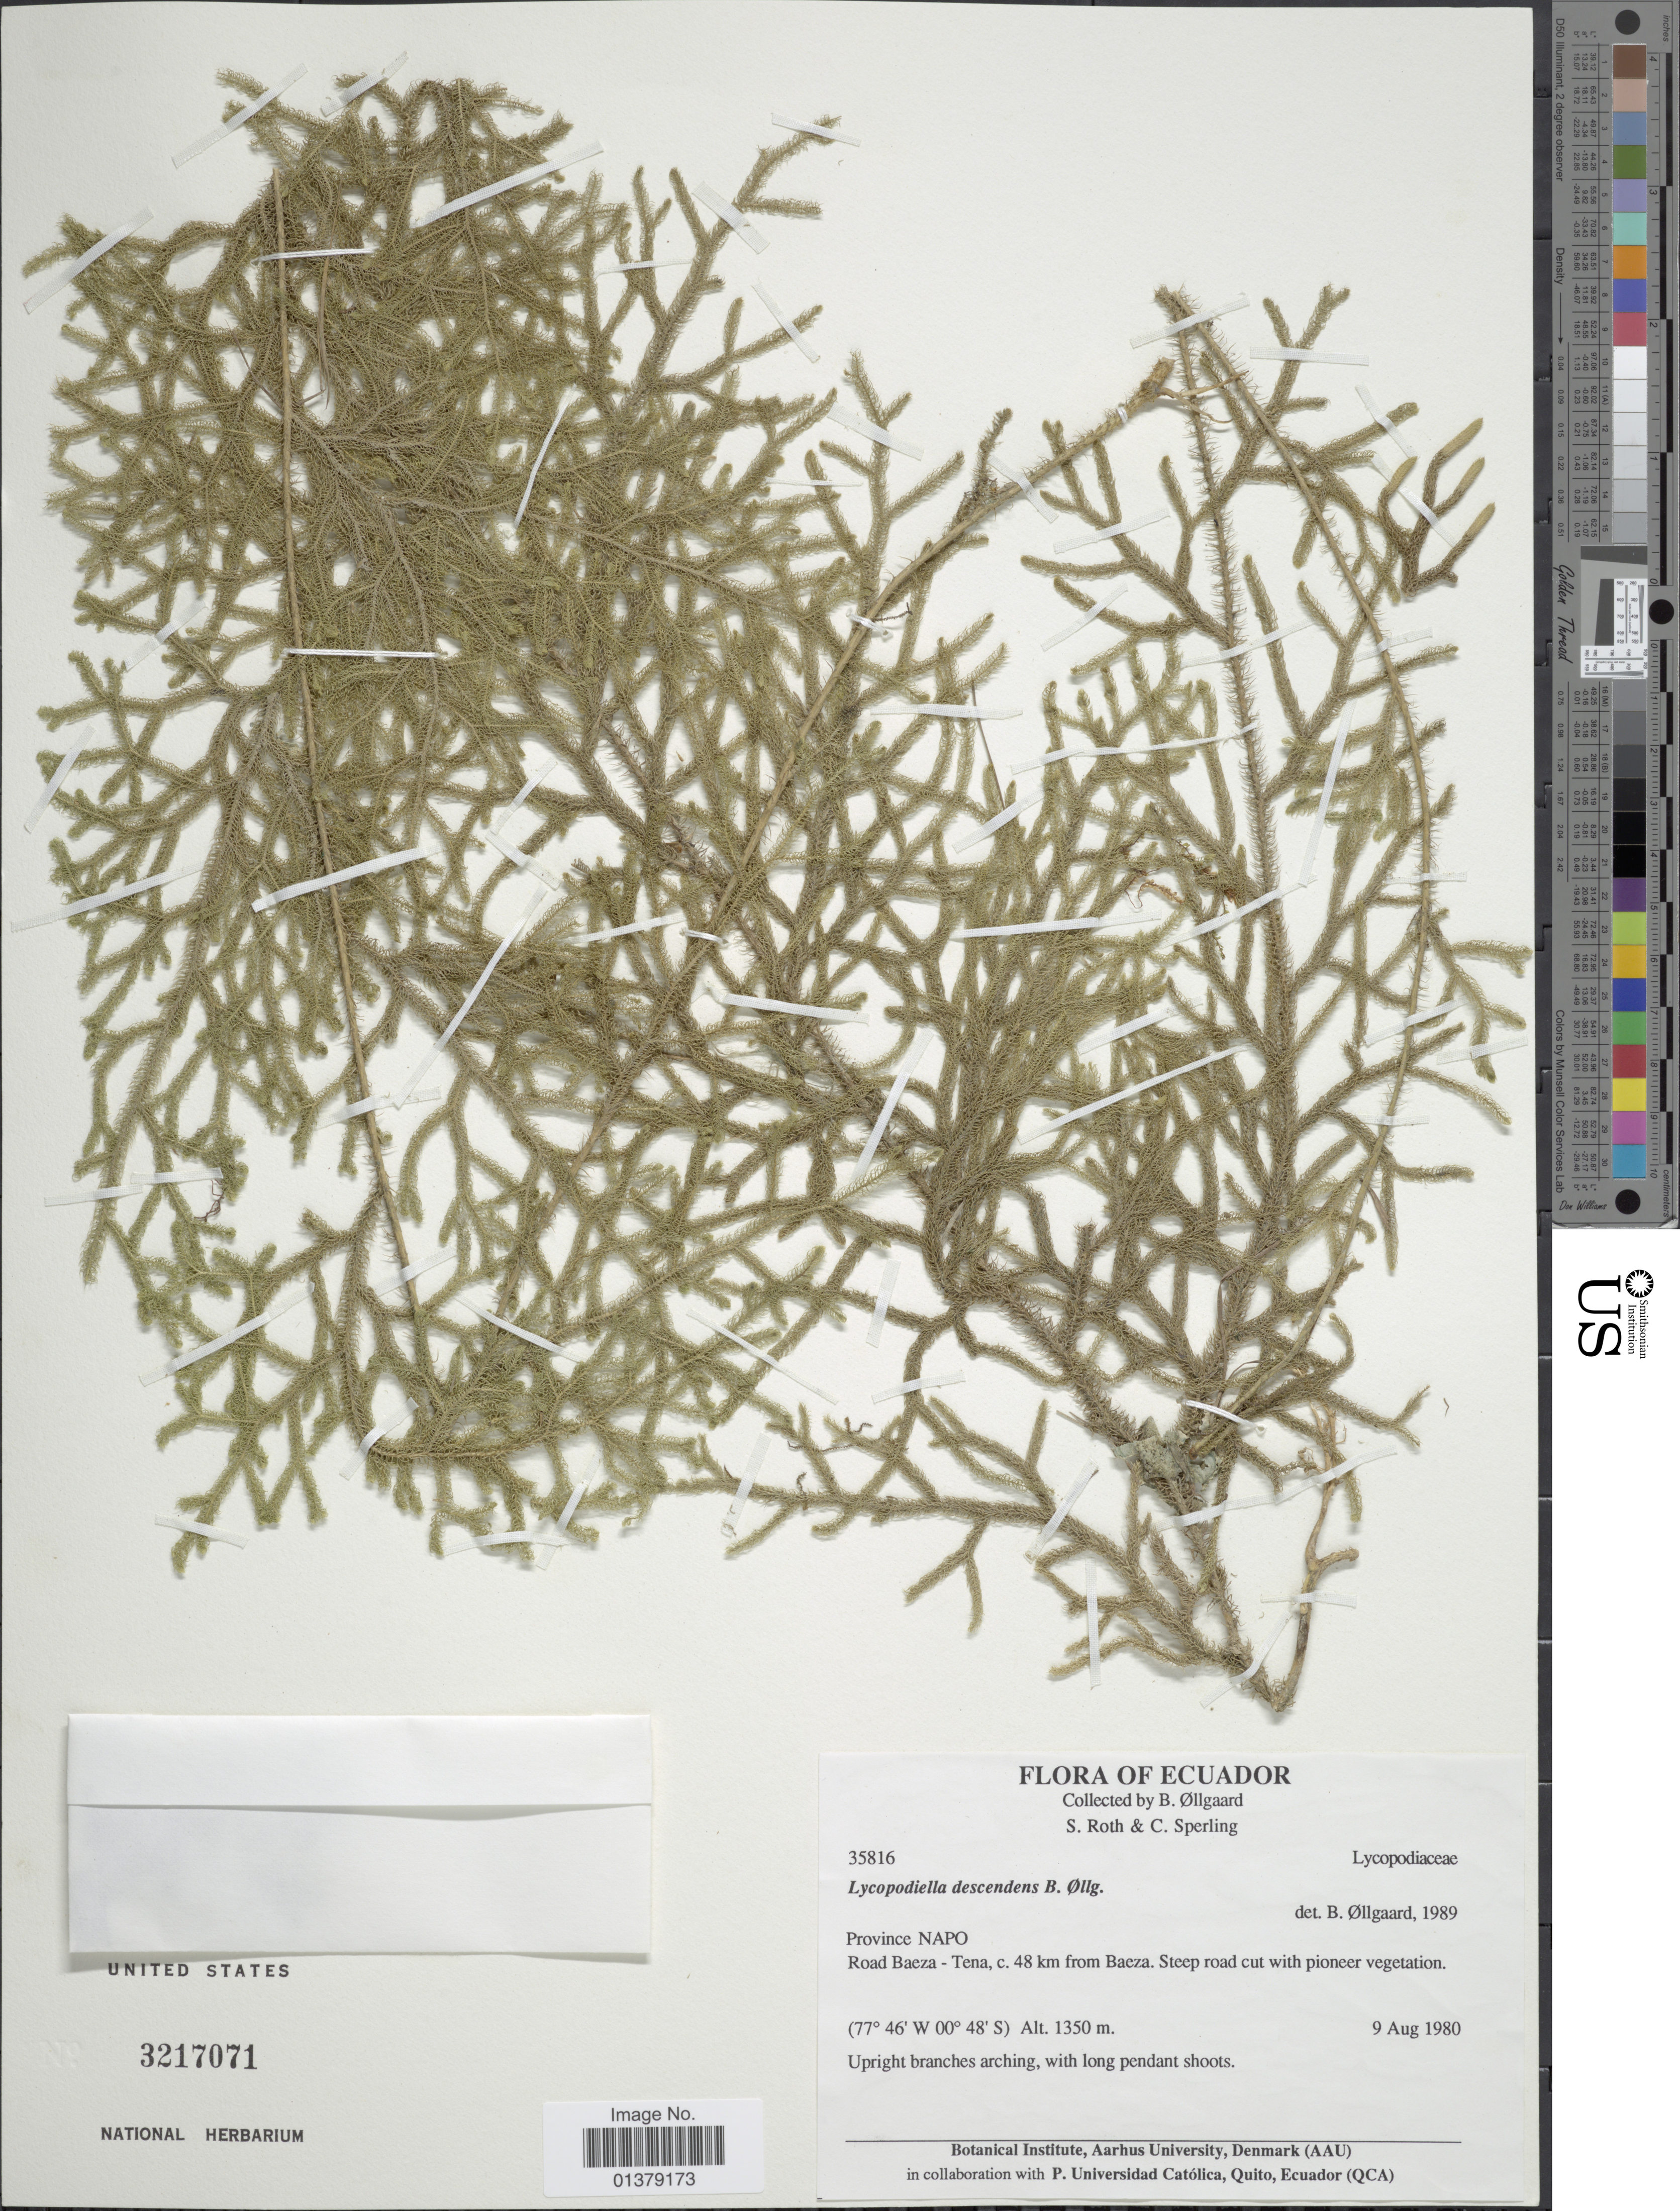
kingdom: Plantae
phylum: Tracheophyta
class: Lycopodiopsida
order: Lycopodiales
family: Lycopodiaceae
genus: Palhinhaea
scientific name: Palhinhaea descendens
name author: (B. Øllg.) Holub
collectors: B. Øllgaard, S. Roth & C. Sperling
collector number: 35816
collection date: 1980-08-09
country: Ecuador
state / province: Napo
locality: Road Baeza-Tena, c. 48km from Baeza, steep road cut with pioneer vegetation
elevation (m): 1350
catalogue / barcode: US 3217071